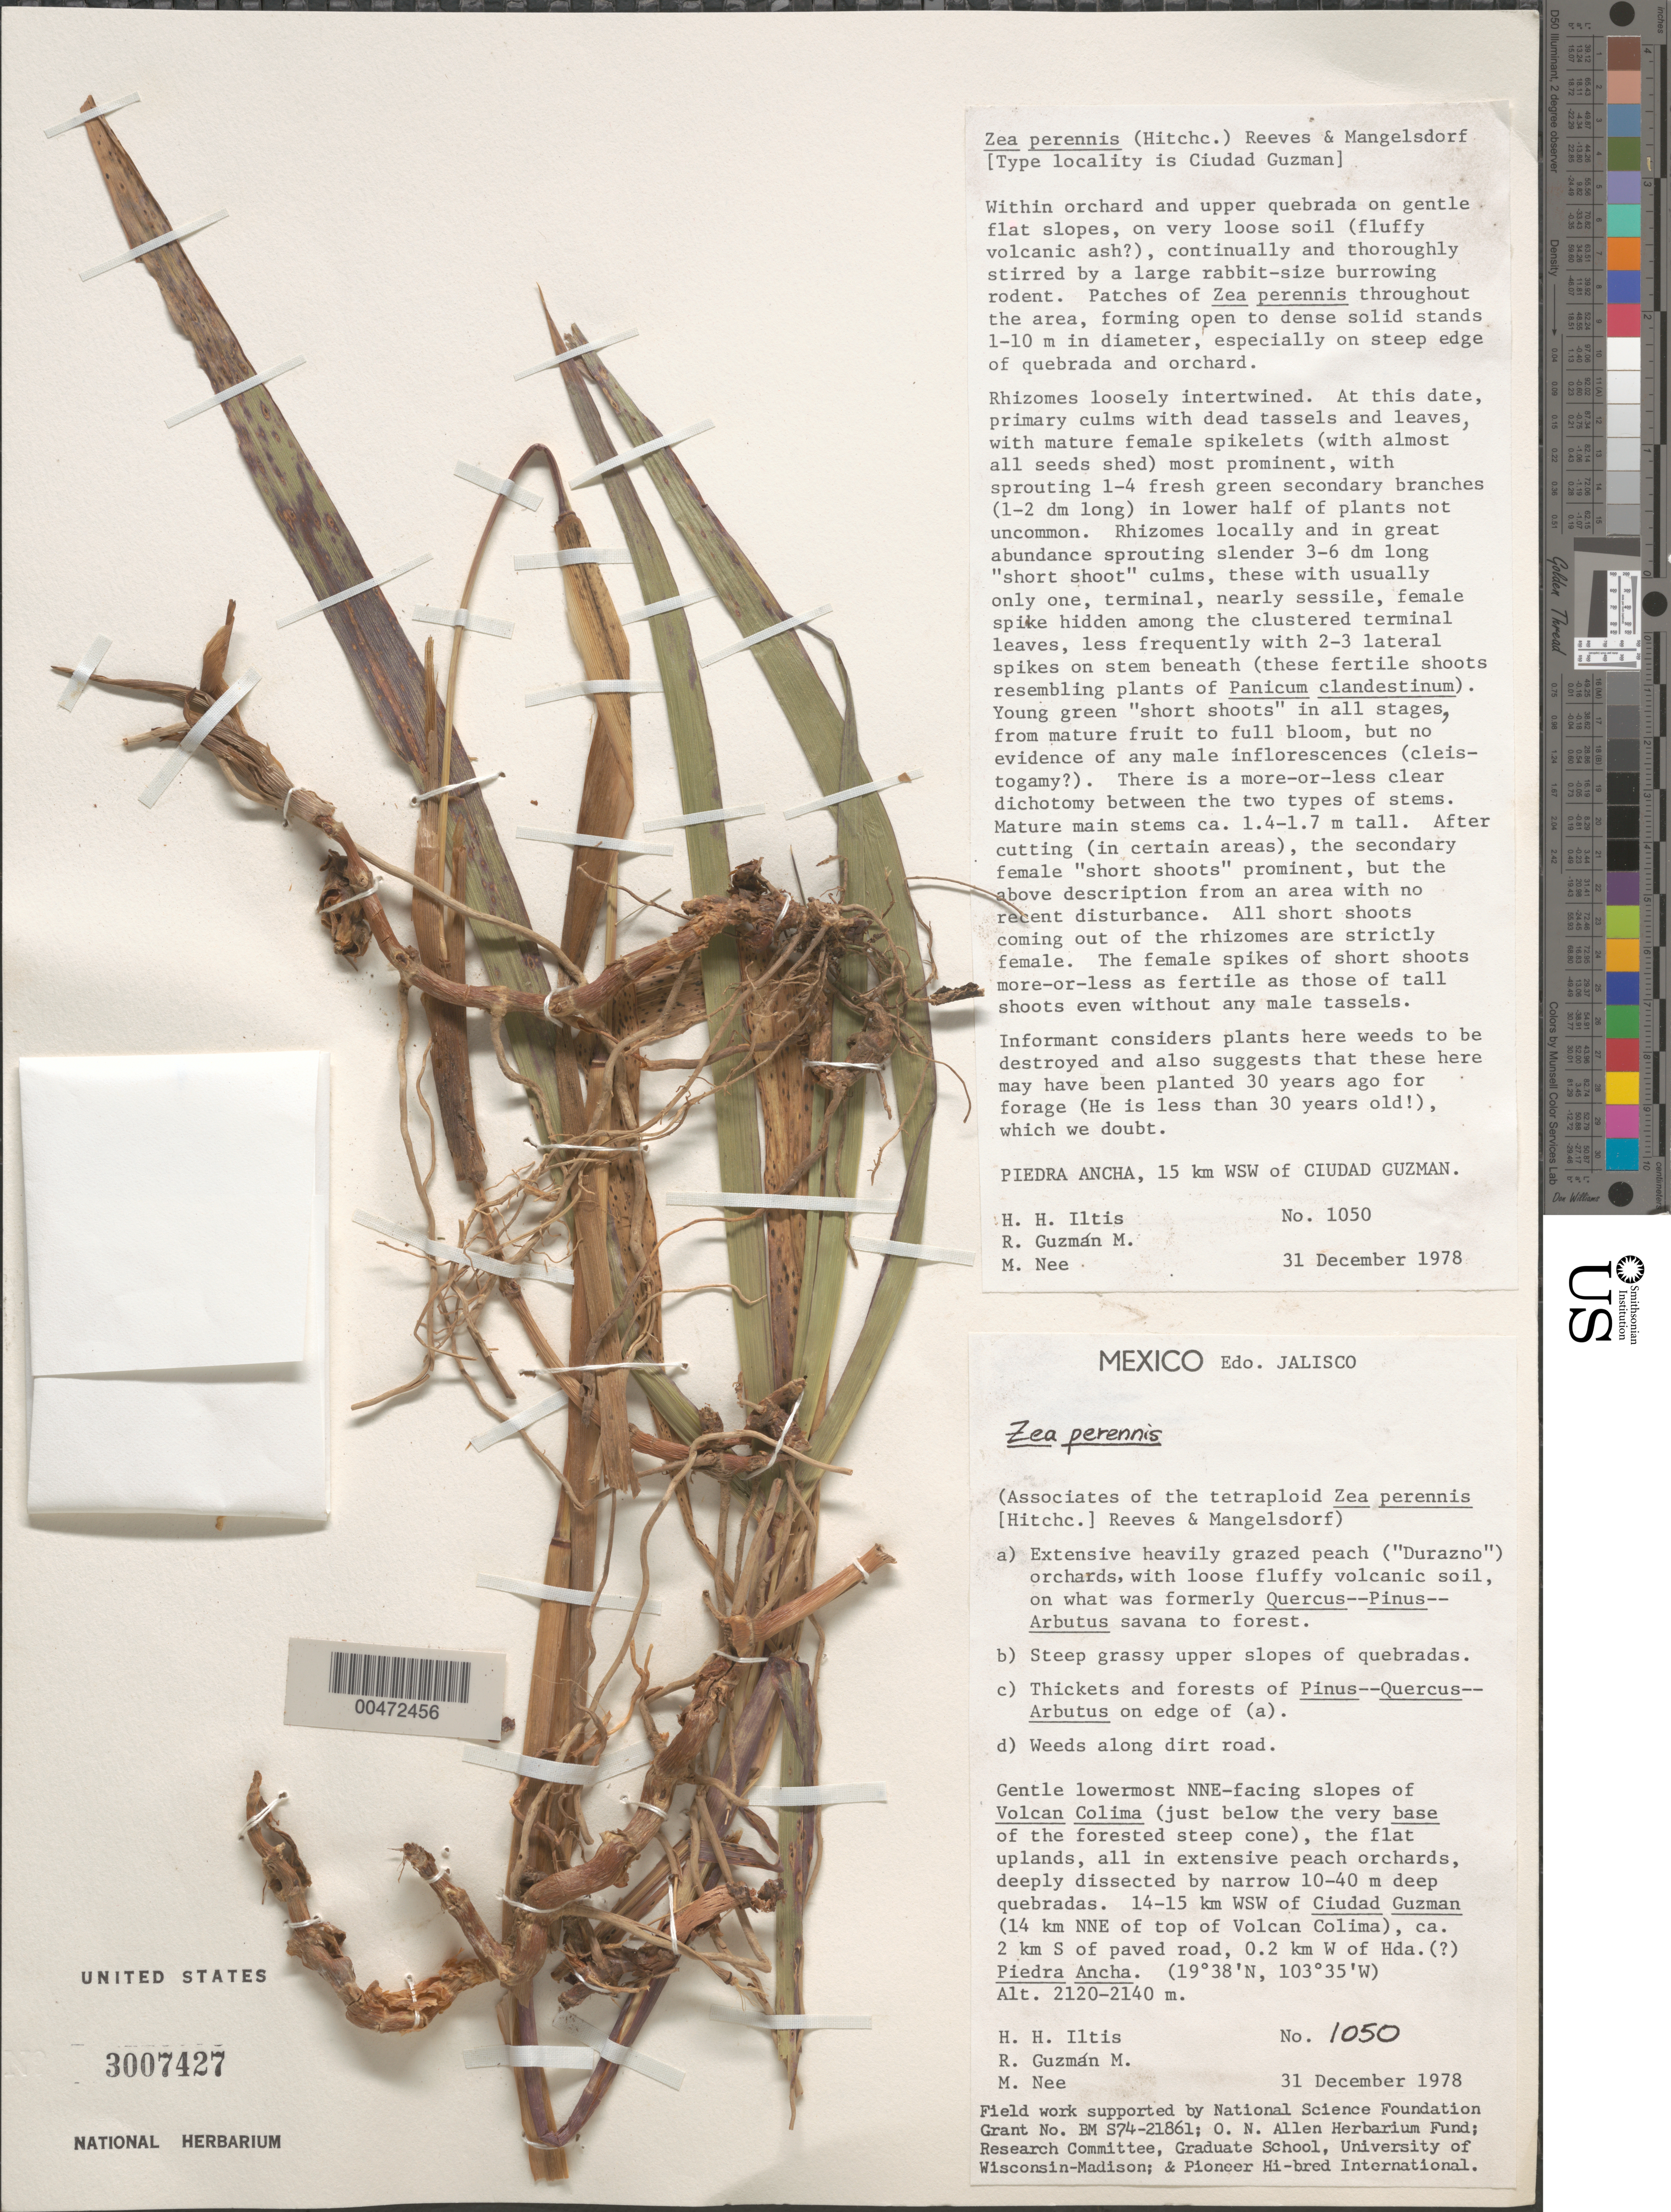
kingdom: Plantae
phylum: Tracheophyta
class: Liliopsida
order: Poales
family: Poaceae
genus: Zea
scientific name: Zea perennis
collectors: H. H. Iltis, R. Guzm n-M. & M. Nee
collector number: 1050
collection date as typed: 31 Dec 1978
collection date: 1978-12-31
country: Mexico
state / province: Jalisco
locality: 14-15 km WSW of Ciudad Guzman (14 km NNE of top of Volcan Colima), 0.2 km W of Hda. Piedra Ancha, lower NNE slope Volcan Colima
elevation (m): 2120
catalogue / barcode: US 3007427